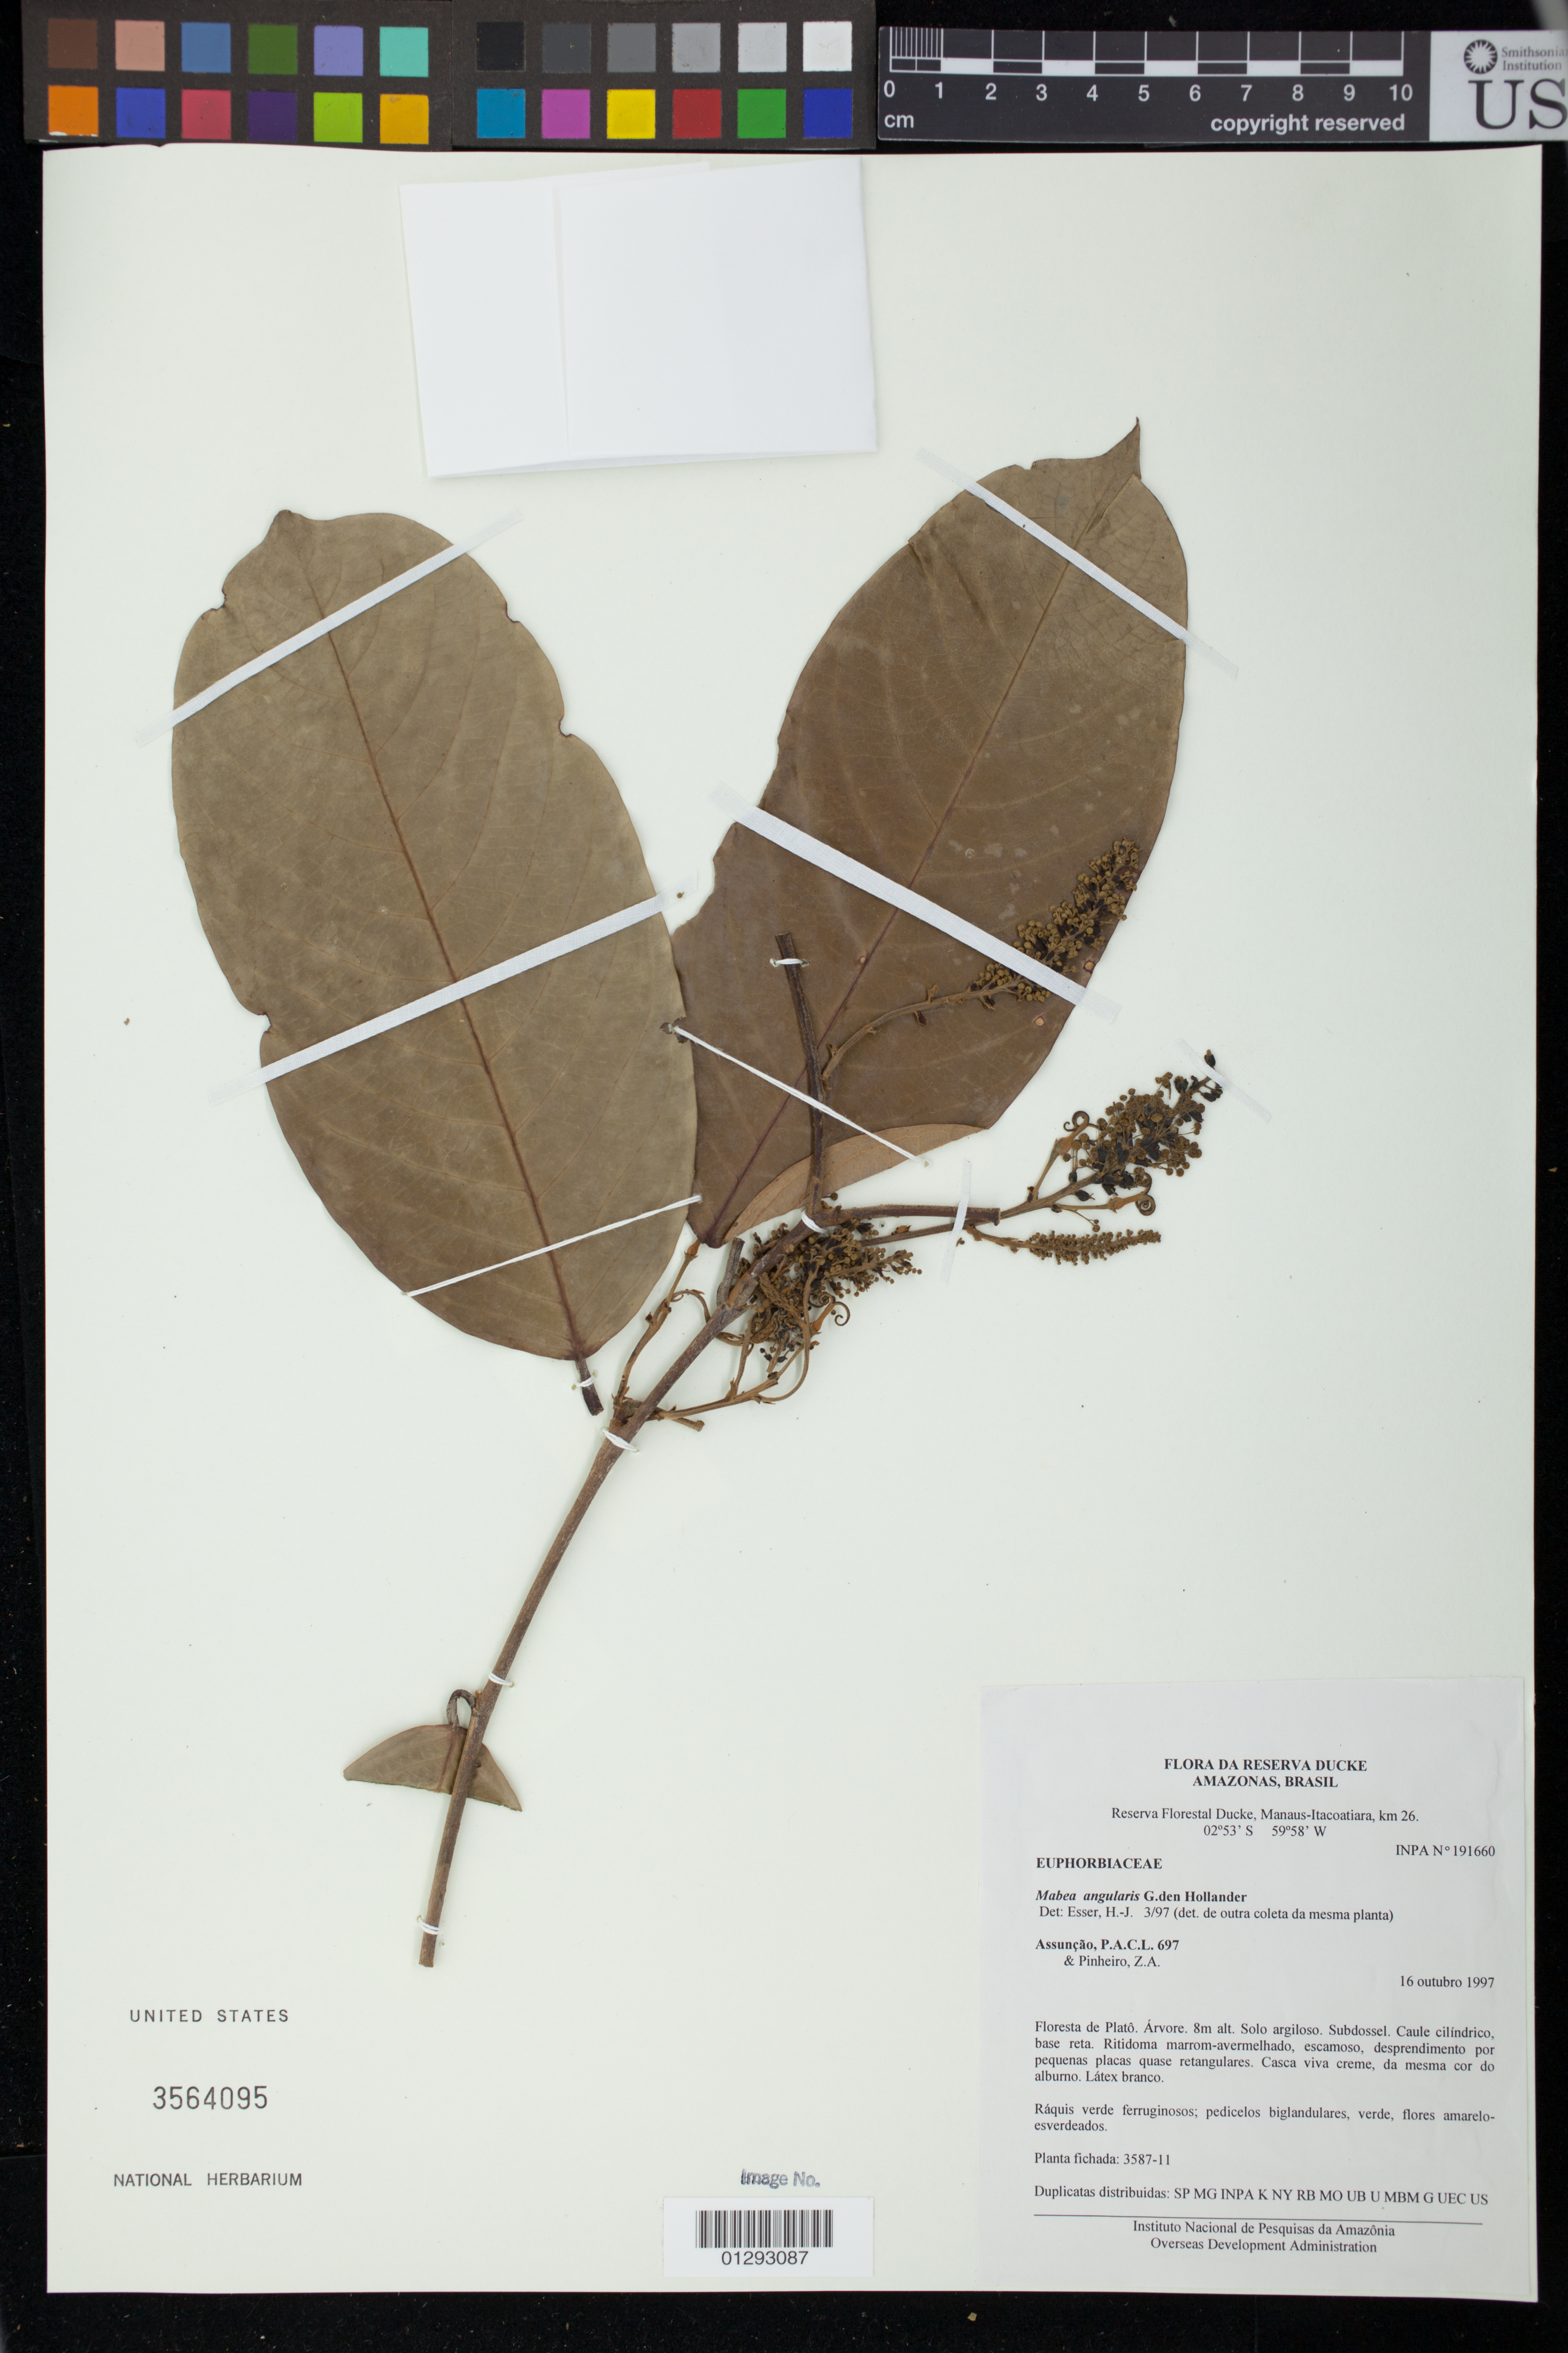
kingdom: Plantae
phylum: Tracheophyta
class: Magnoliopsida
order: Malpighiales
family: Euphorbiaceae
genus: Mabea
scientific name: Mabea angularis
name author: Hollander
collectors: P. A. Assunçao & Z. Pinheiro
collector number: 697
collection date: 1997-10-16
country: Brazil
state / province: Amazonas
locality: Reserva Florestal Ducke, Manaus-Itacoatiara, km 26.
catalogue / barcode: US 3564095